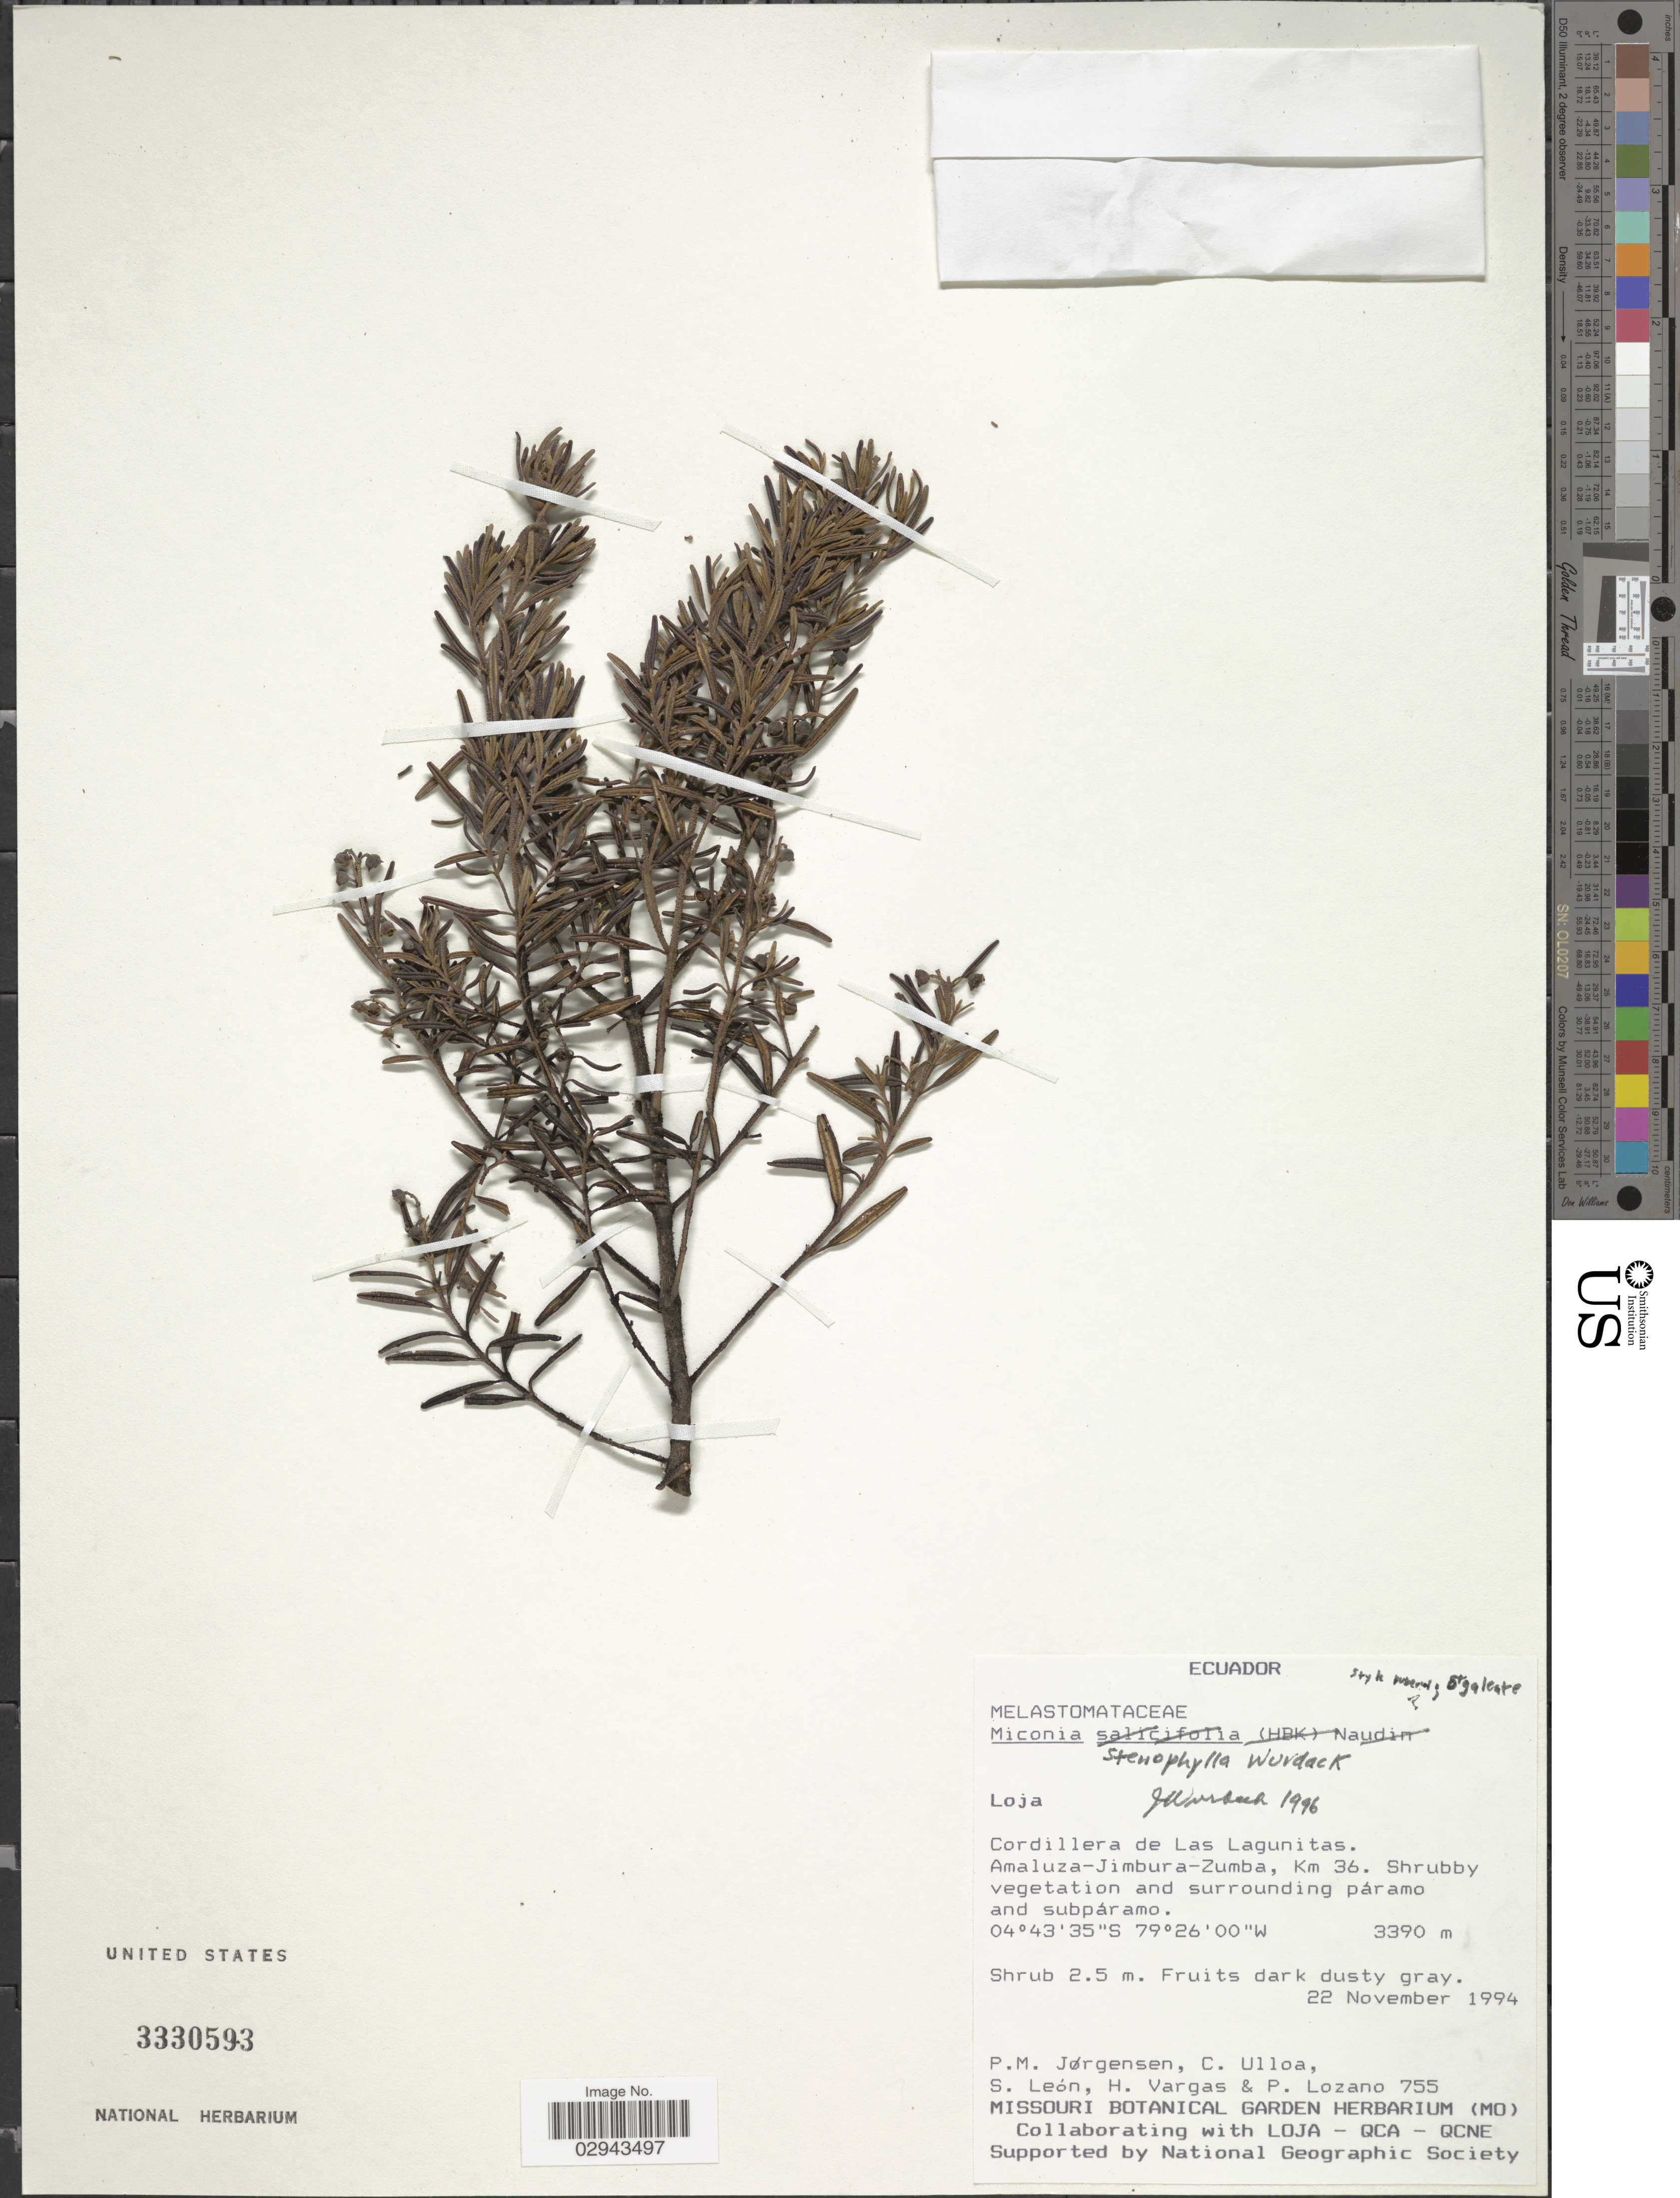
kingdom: Plantae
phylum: Tracheophyta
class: Magnoliopsida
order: Myrtales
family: Melastomataceae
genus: Miconia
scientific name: Miconia stenophylla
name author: Wurdack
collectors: P. Jørgensen, C. Ulloa, S. León, H. Vargas & P. Lozano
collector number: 755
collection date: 1994-11-22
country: Ecuador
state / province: Loja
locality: Cordillera de Las Lagunitas, Amaluza-Jimbura-Zumba, Km 36.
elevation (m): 3390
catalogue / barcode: US 3330593